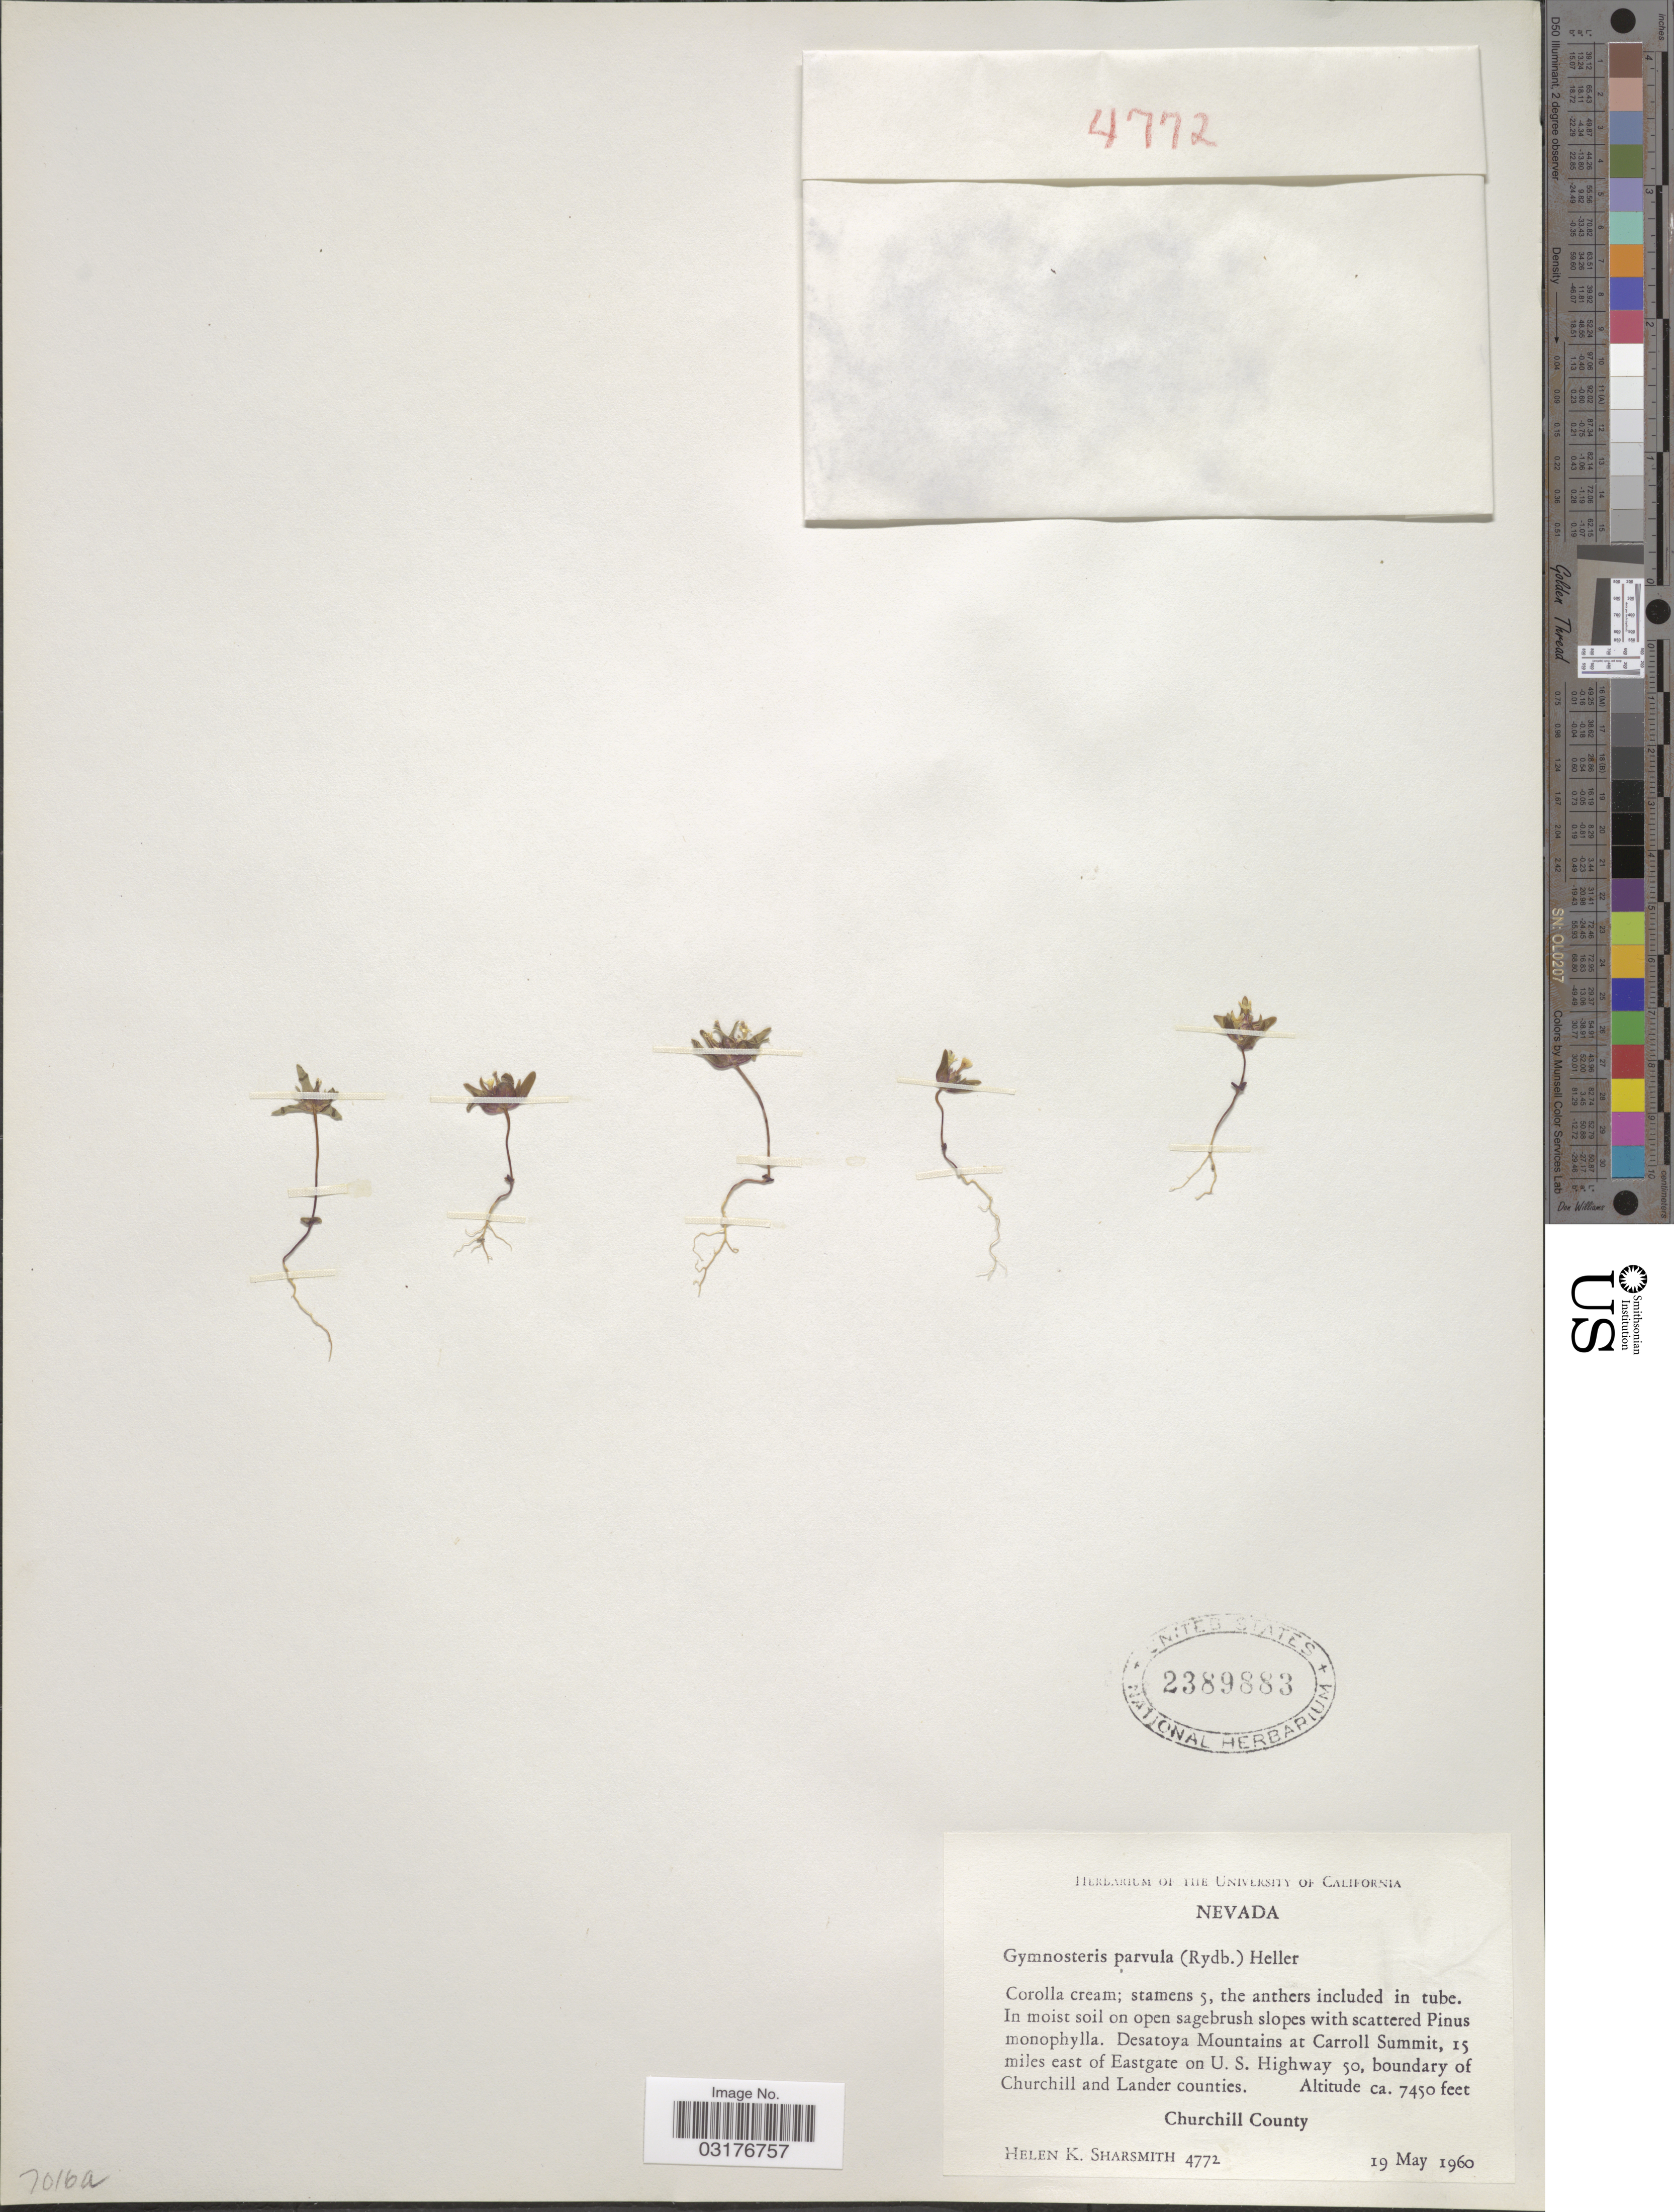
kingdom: Plantae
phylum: Tracheophyta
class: Magnoliopsida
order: Ericales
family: Polemoniaceae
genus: Gymnosteris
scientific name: Gymnosteris parvula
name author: A. Heller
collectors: H. Sharsmith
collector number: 4772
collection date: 1960-05-19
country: United States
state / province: Nevada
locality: Desatoya Mountains at Carroll Summit, 15 miles east of Eastgate on U. S. Highway 50, boundary of Churchill and Lander counties. Churchill County.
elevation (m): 2271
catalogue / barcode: US 2389883